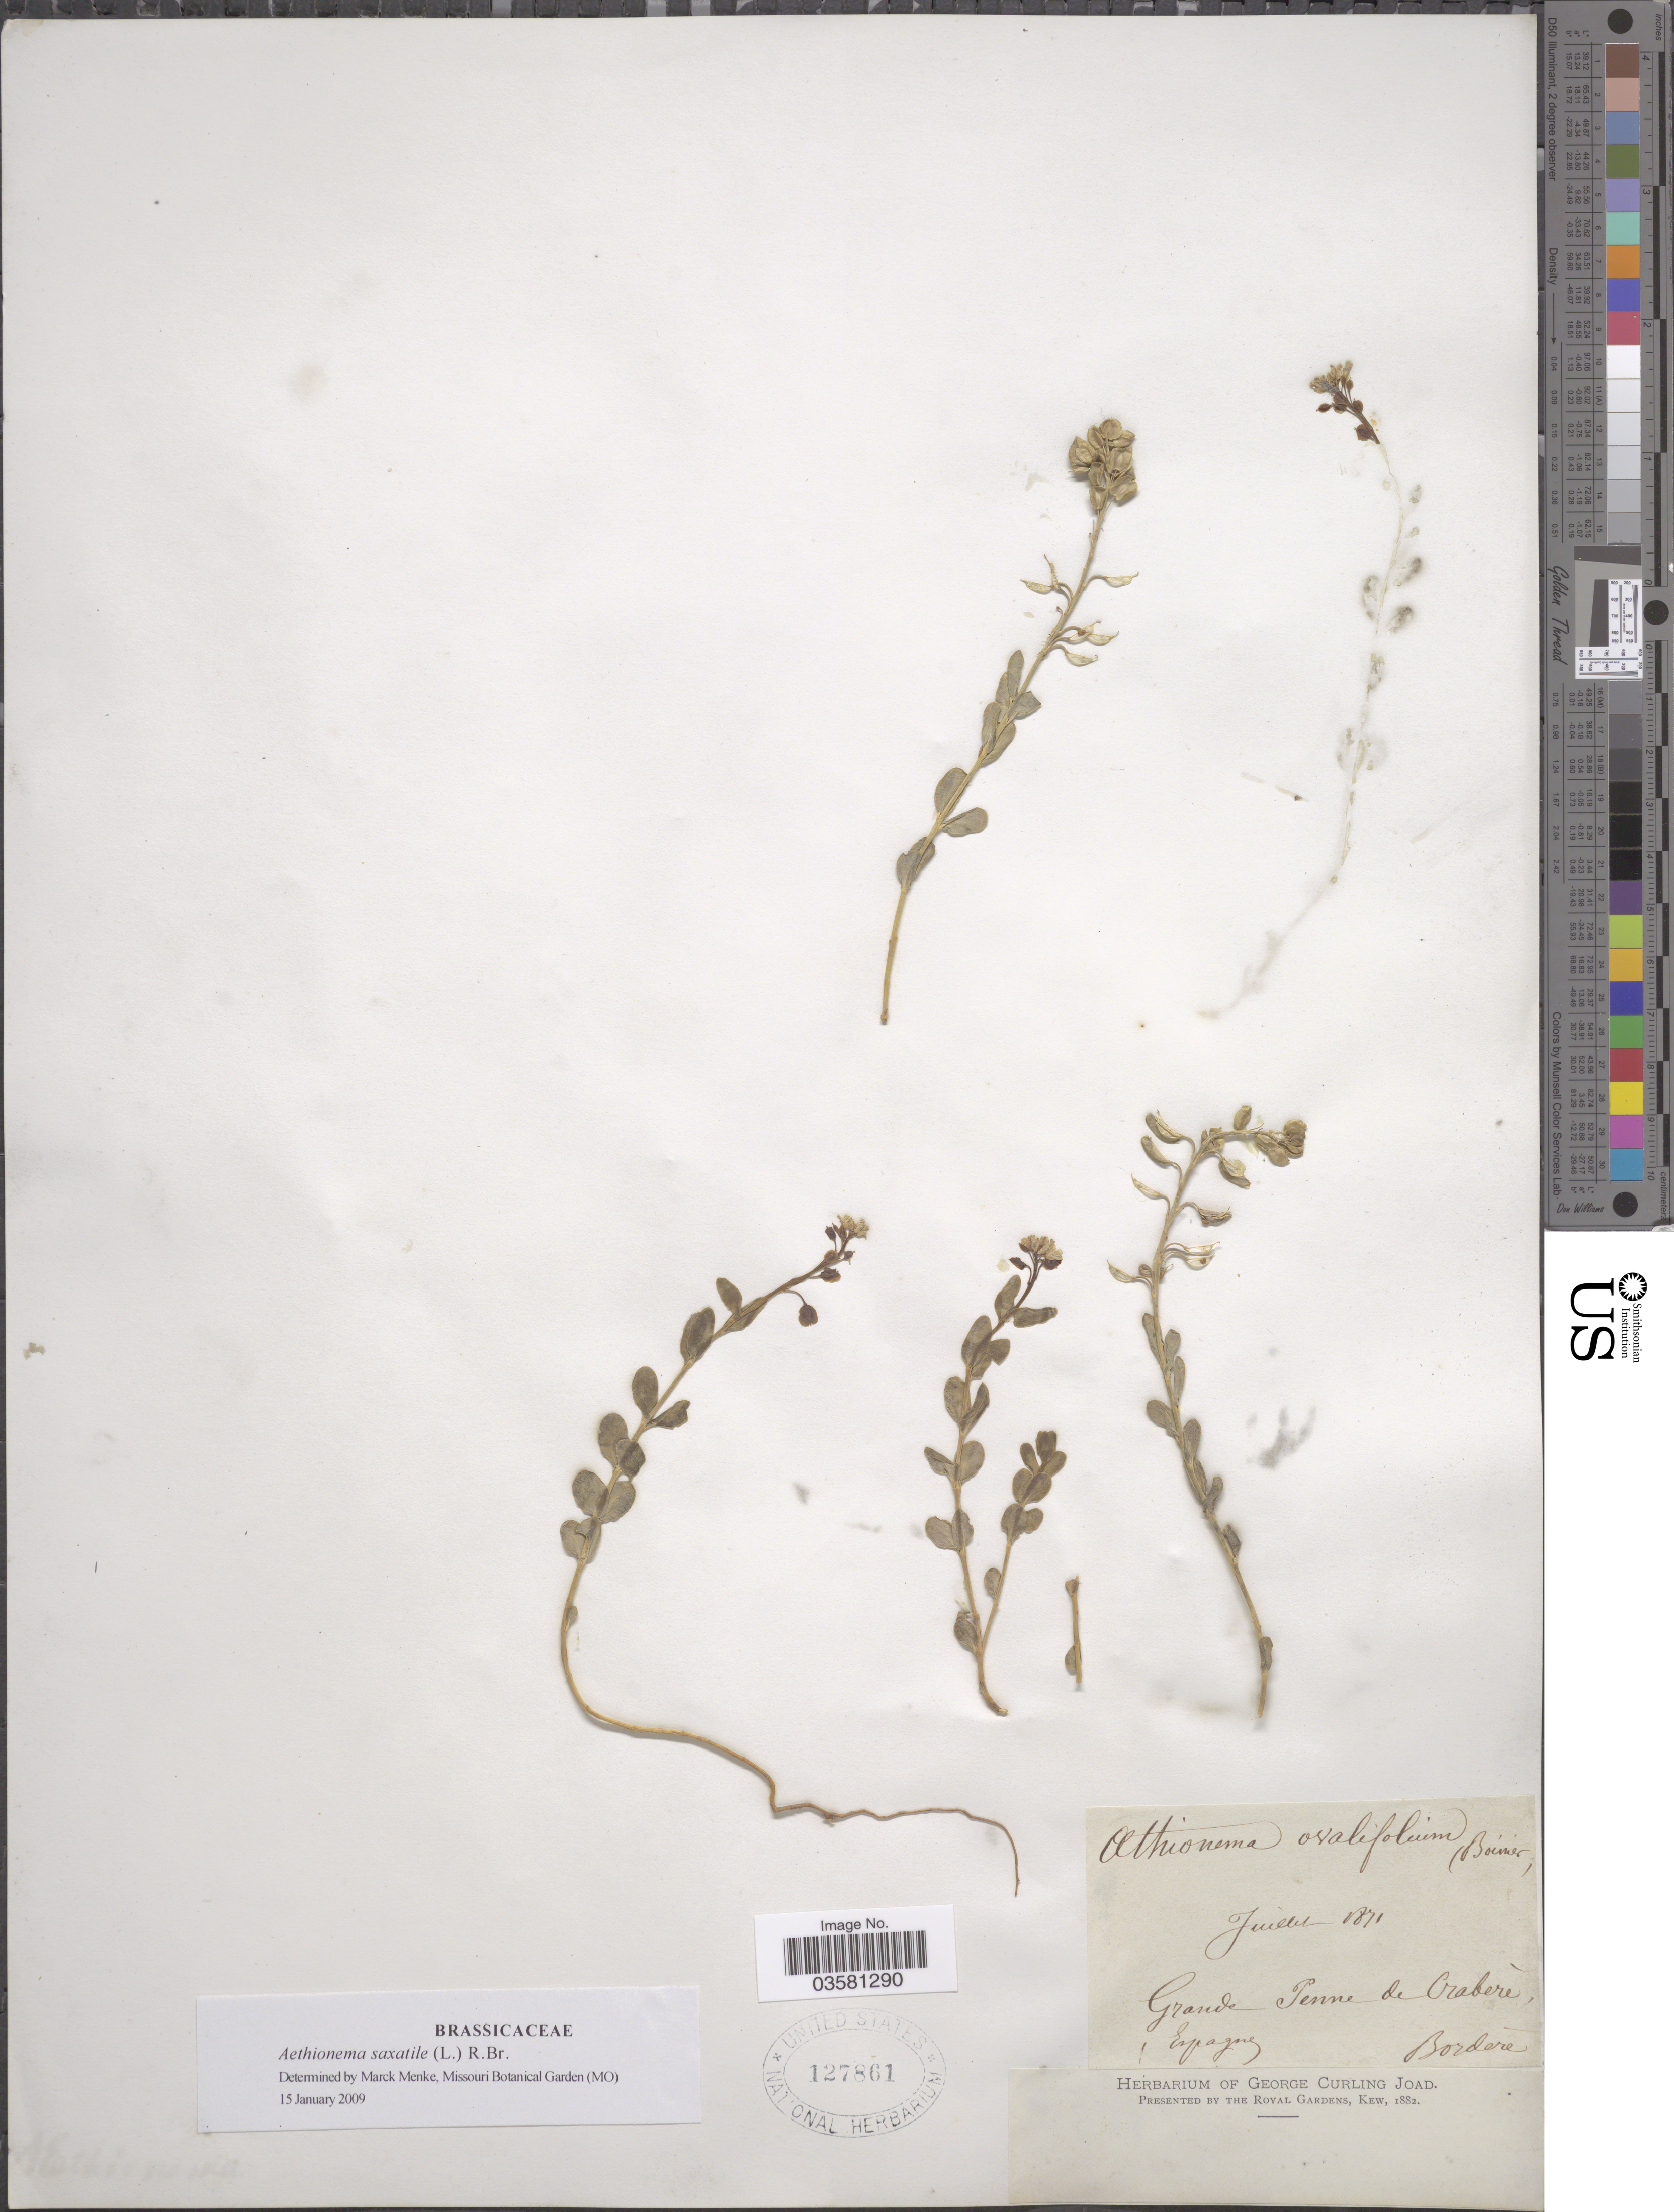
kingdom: Plantae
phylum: Tracheophyta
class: Magnoliopsida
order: Brassicales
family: Brassicaceae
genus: Aethionema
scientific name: Aethionema saxatile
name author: (L.) W.T. Aiton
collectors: -. Bordère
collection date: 1871-07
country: Spain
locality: Grande Penne de Crabère, Espagne.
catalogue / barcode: US 127861